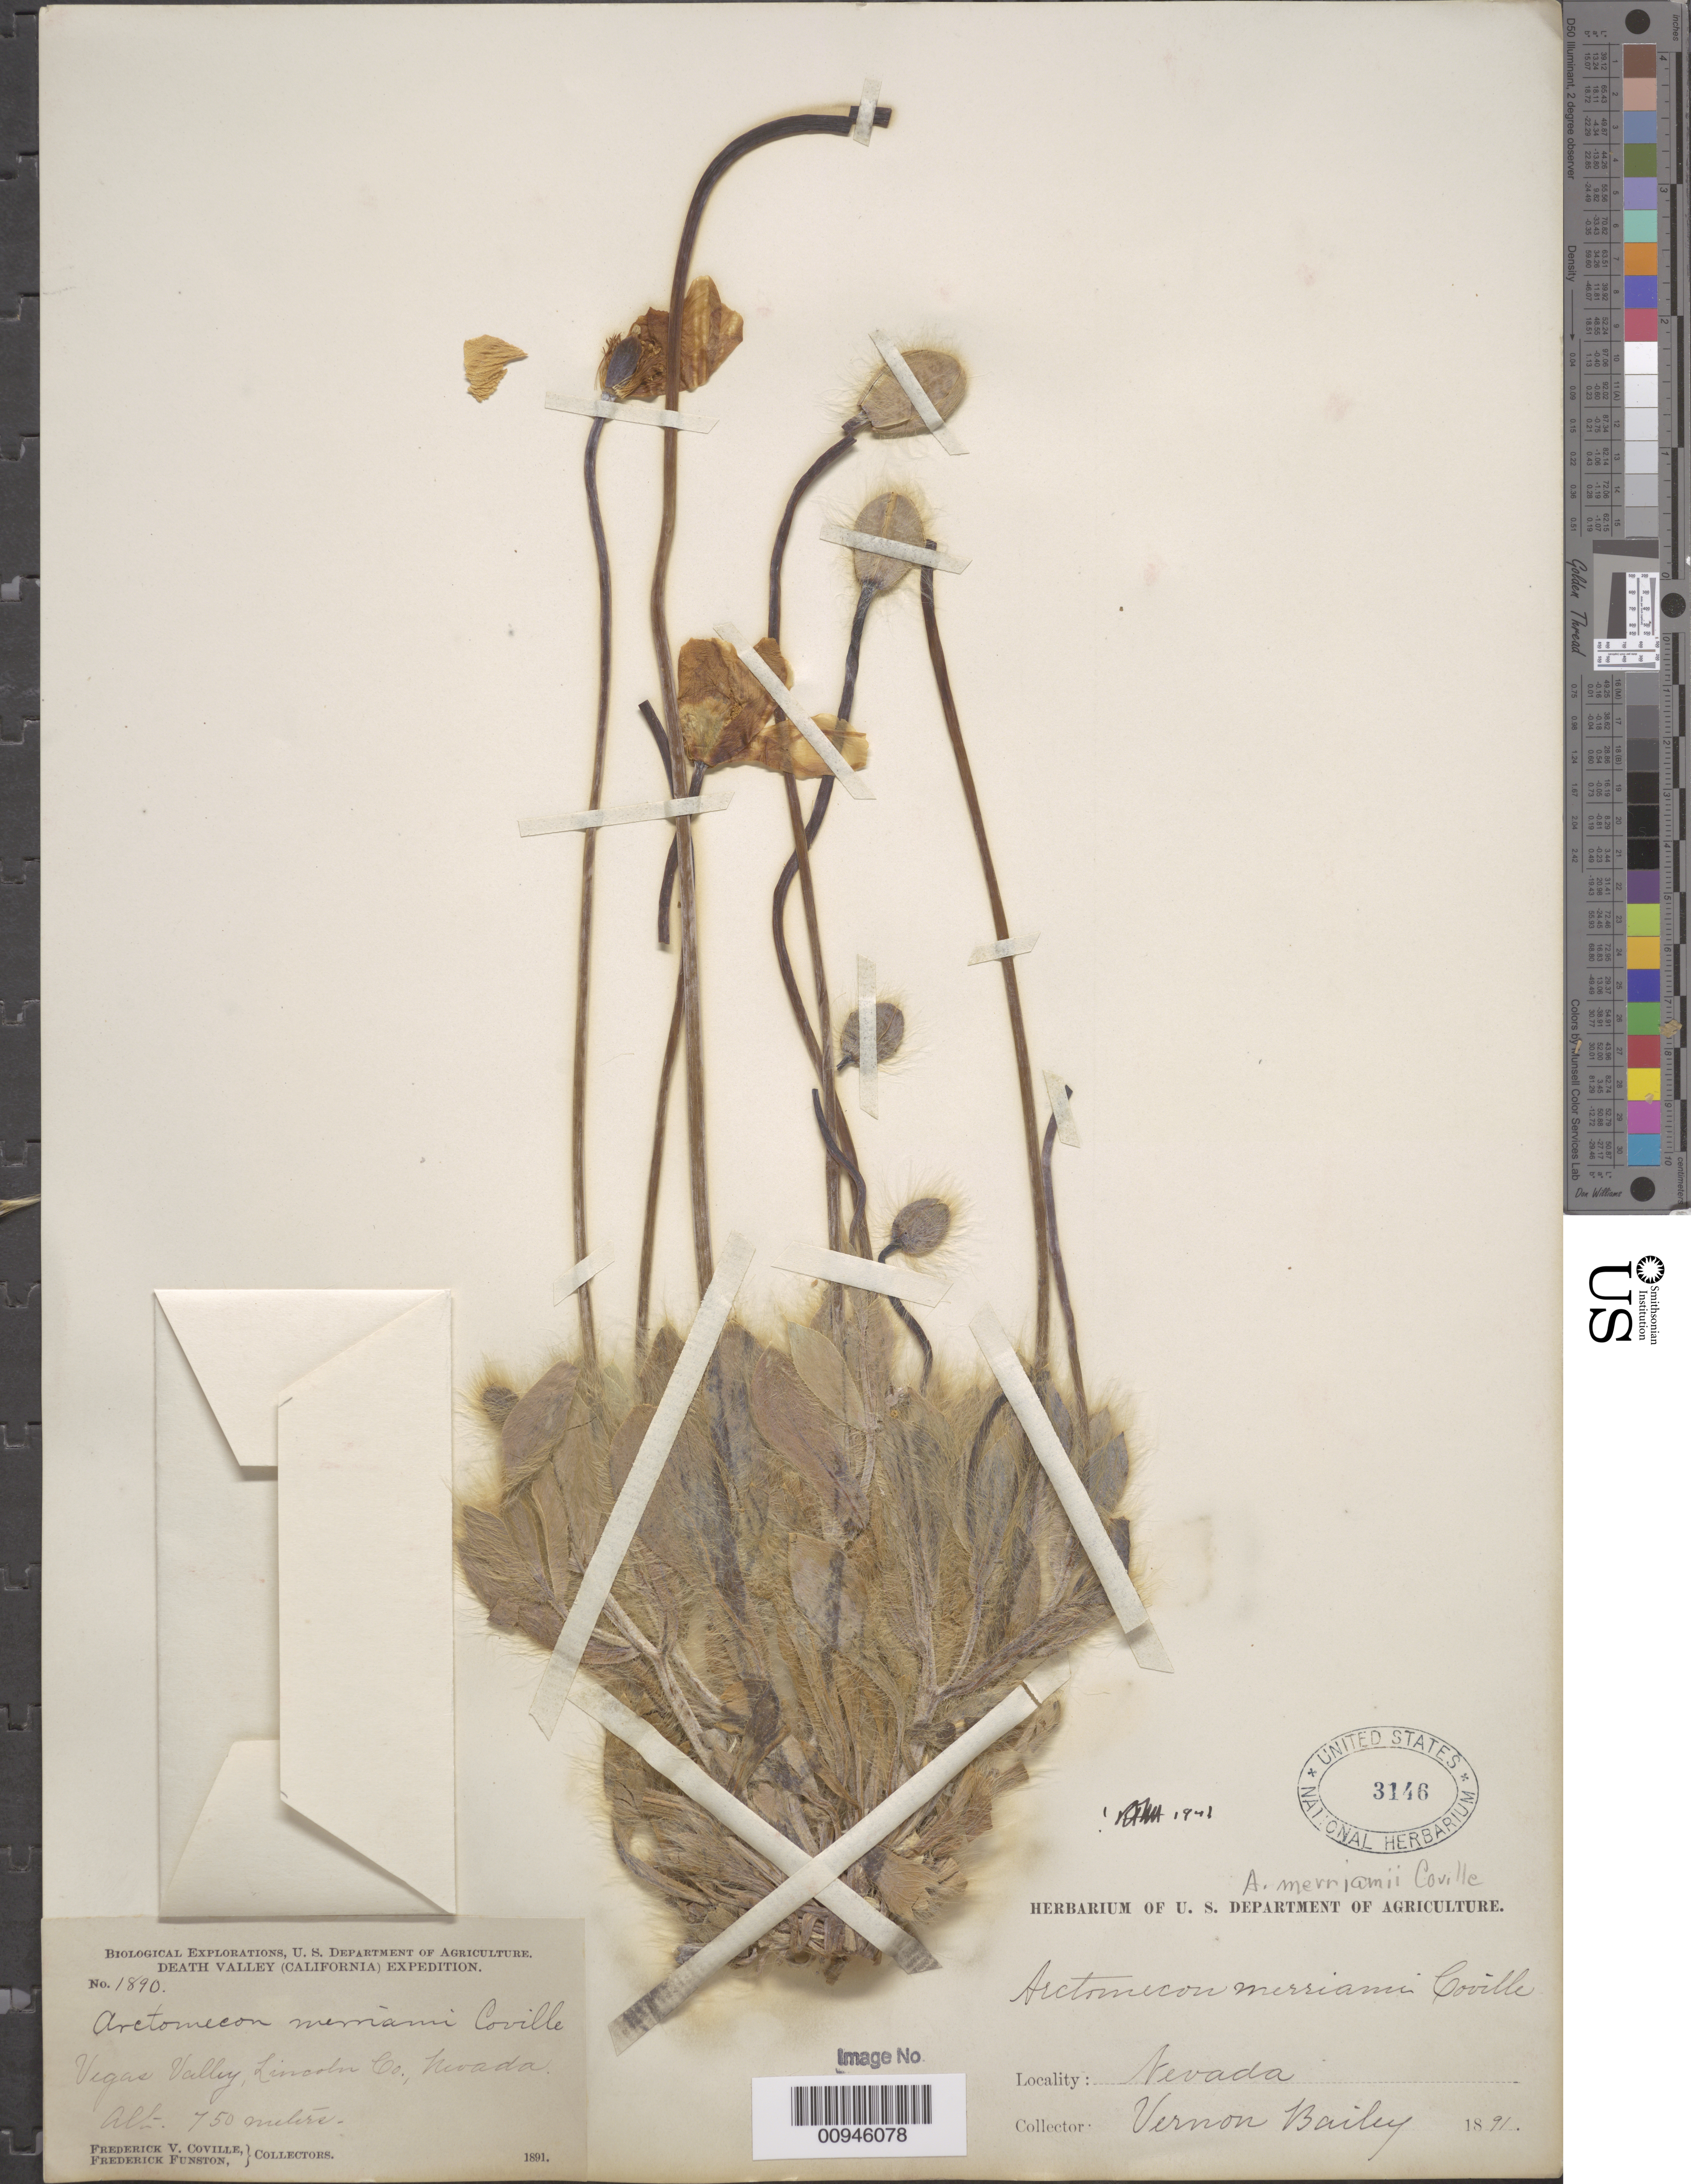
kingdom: Plantae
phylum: Tracheophyta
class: Magnoliopsida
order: Ranunculales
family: Papaveraceae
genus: Arctomecon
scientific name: Arctomecon merriamii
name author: Coville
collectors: V. O. Bailey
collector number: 1890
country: United States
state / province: Nevada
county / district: Lincoln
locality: Vegas Valley.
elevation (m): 750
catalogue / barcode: US 3146